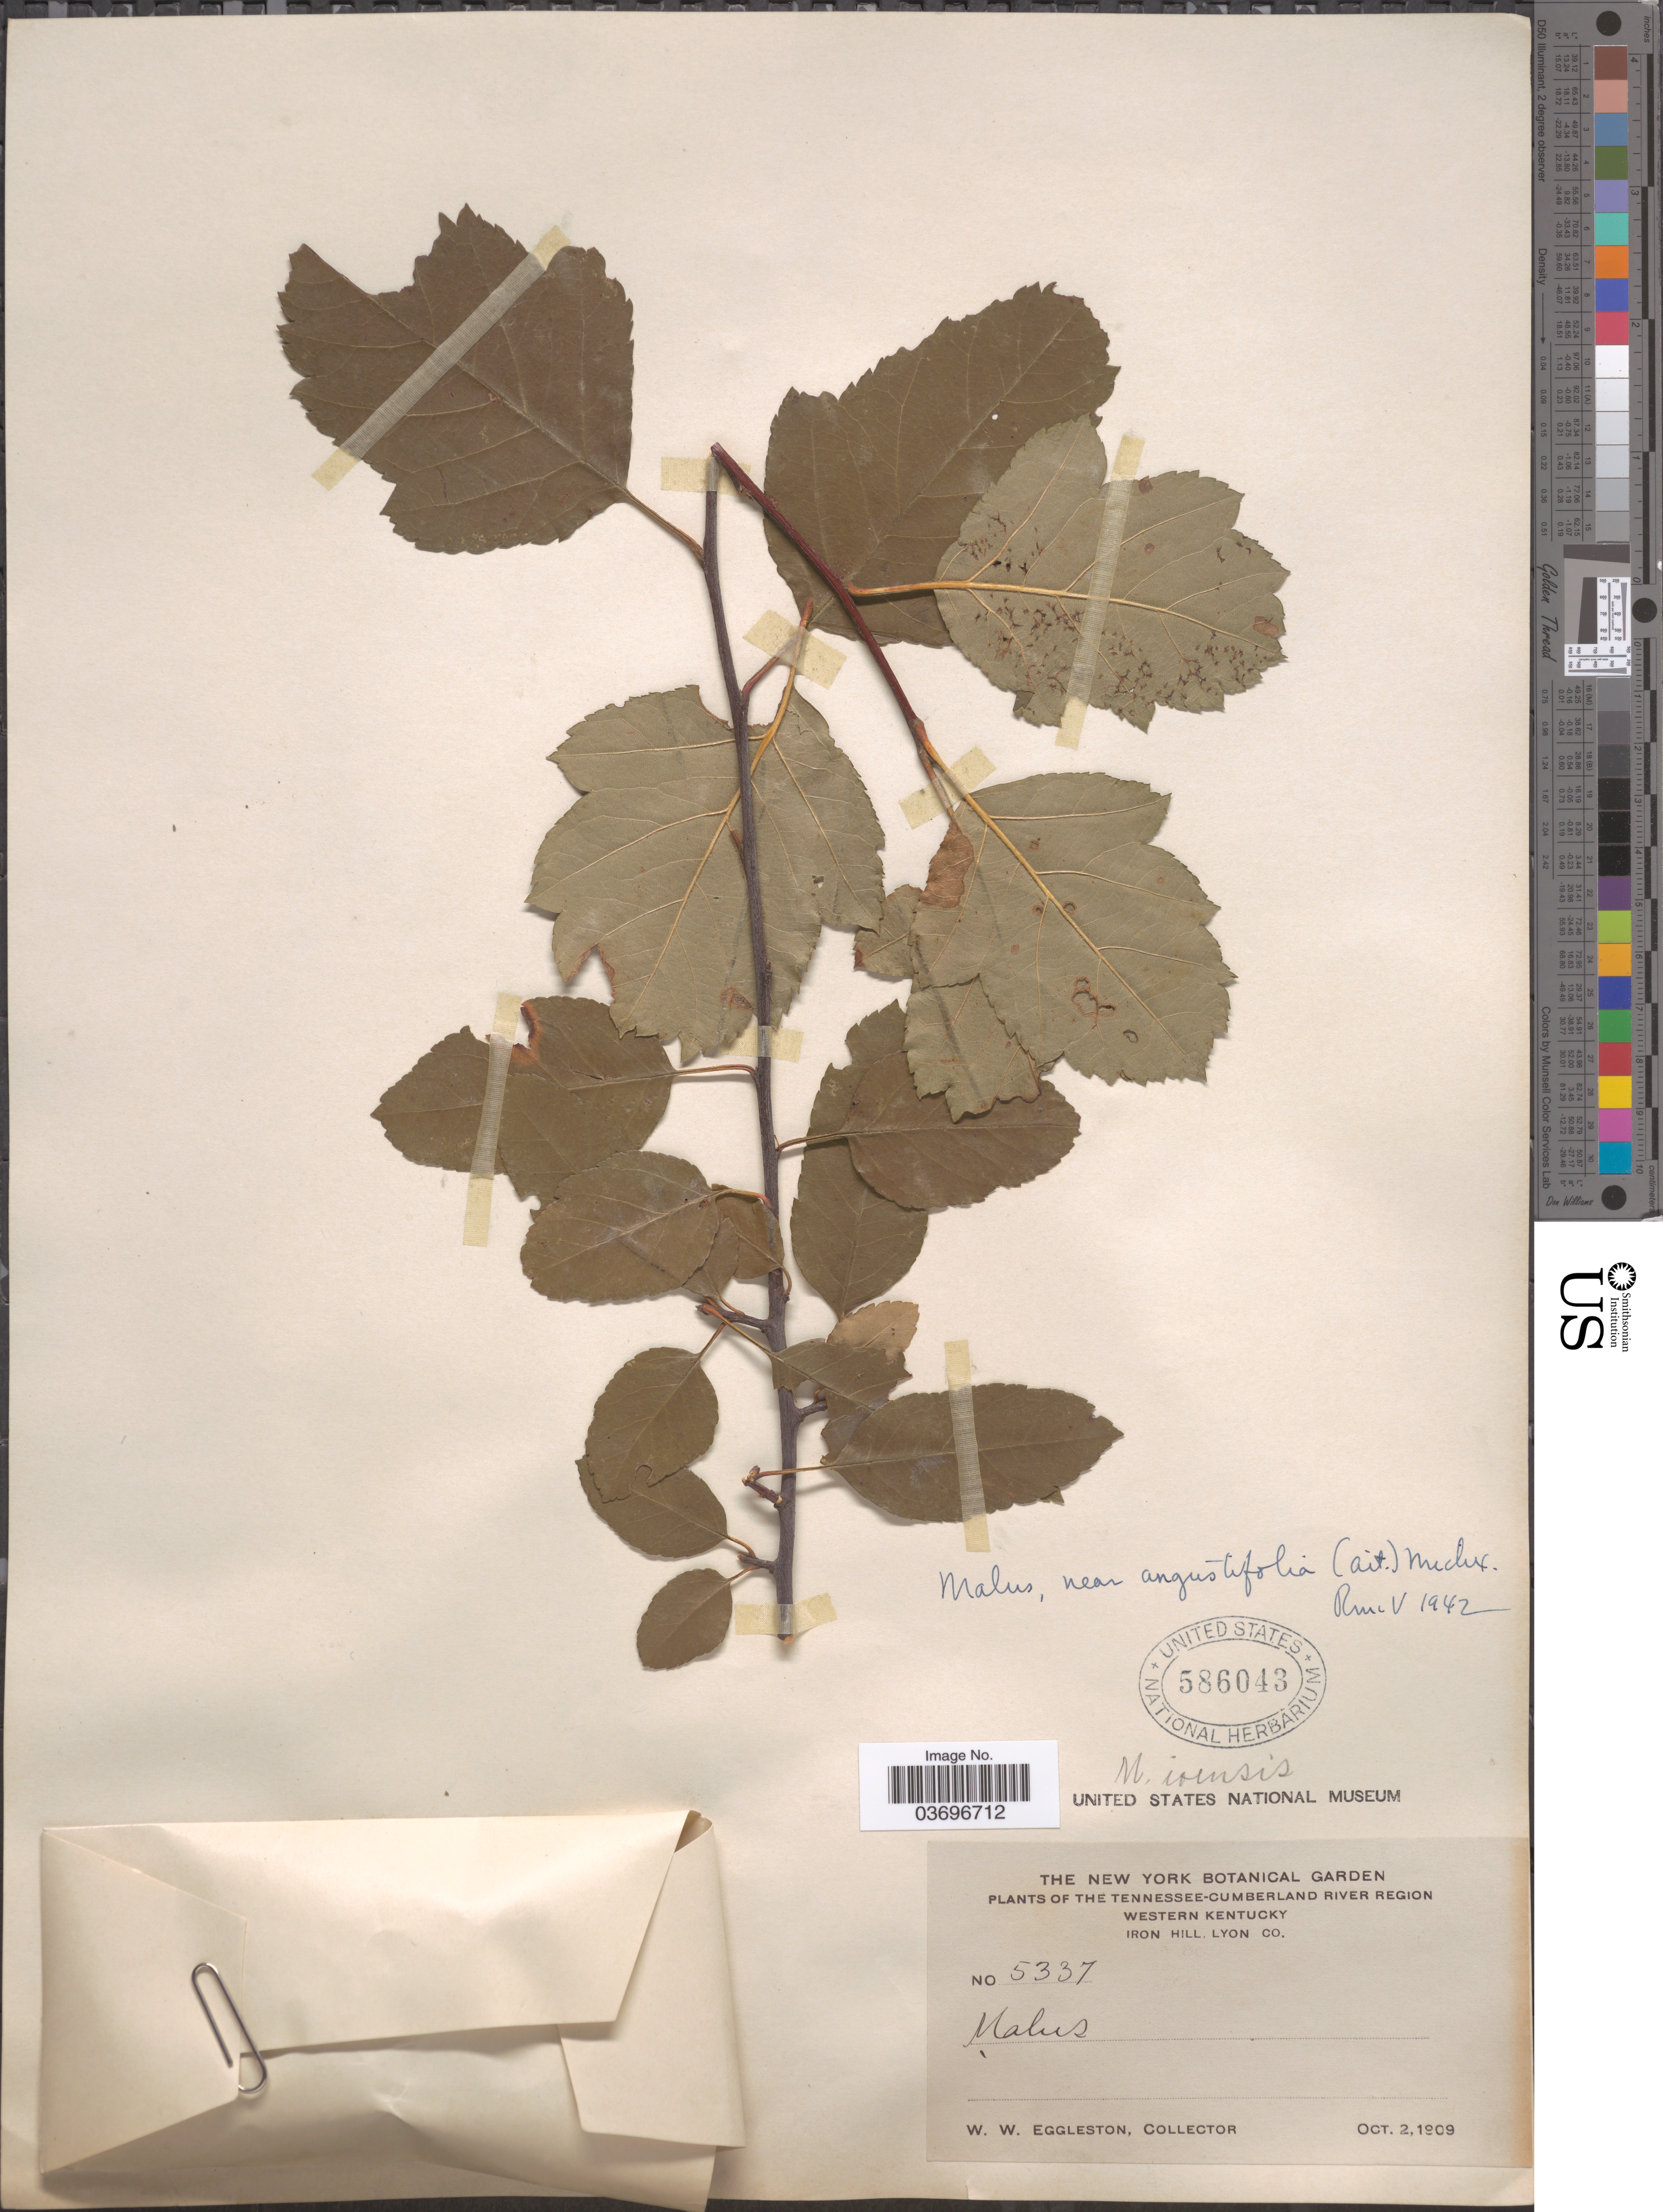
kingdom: Plantae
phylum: Tracheophyta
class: Magnoliopsida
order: Rosales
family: Rosaceae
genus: Malus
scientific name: Malus angustifolia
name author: (Aiton) Michx.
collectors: W. W. Eggleston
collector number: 5337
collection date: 1909-10-02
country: United States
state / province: Kentucky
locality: The Tennessee-Cumberland River Region. Western Kentucky. Iron Hill, Lyon Co.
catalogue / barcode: US 586043